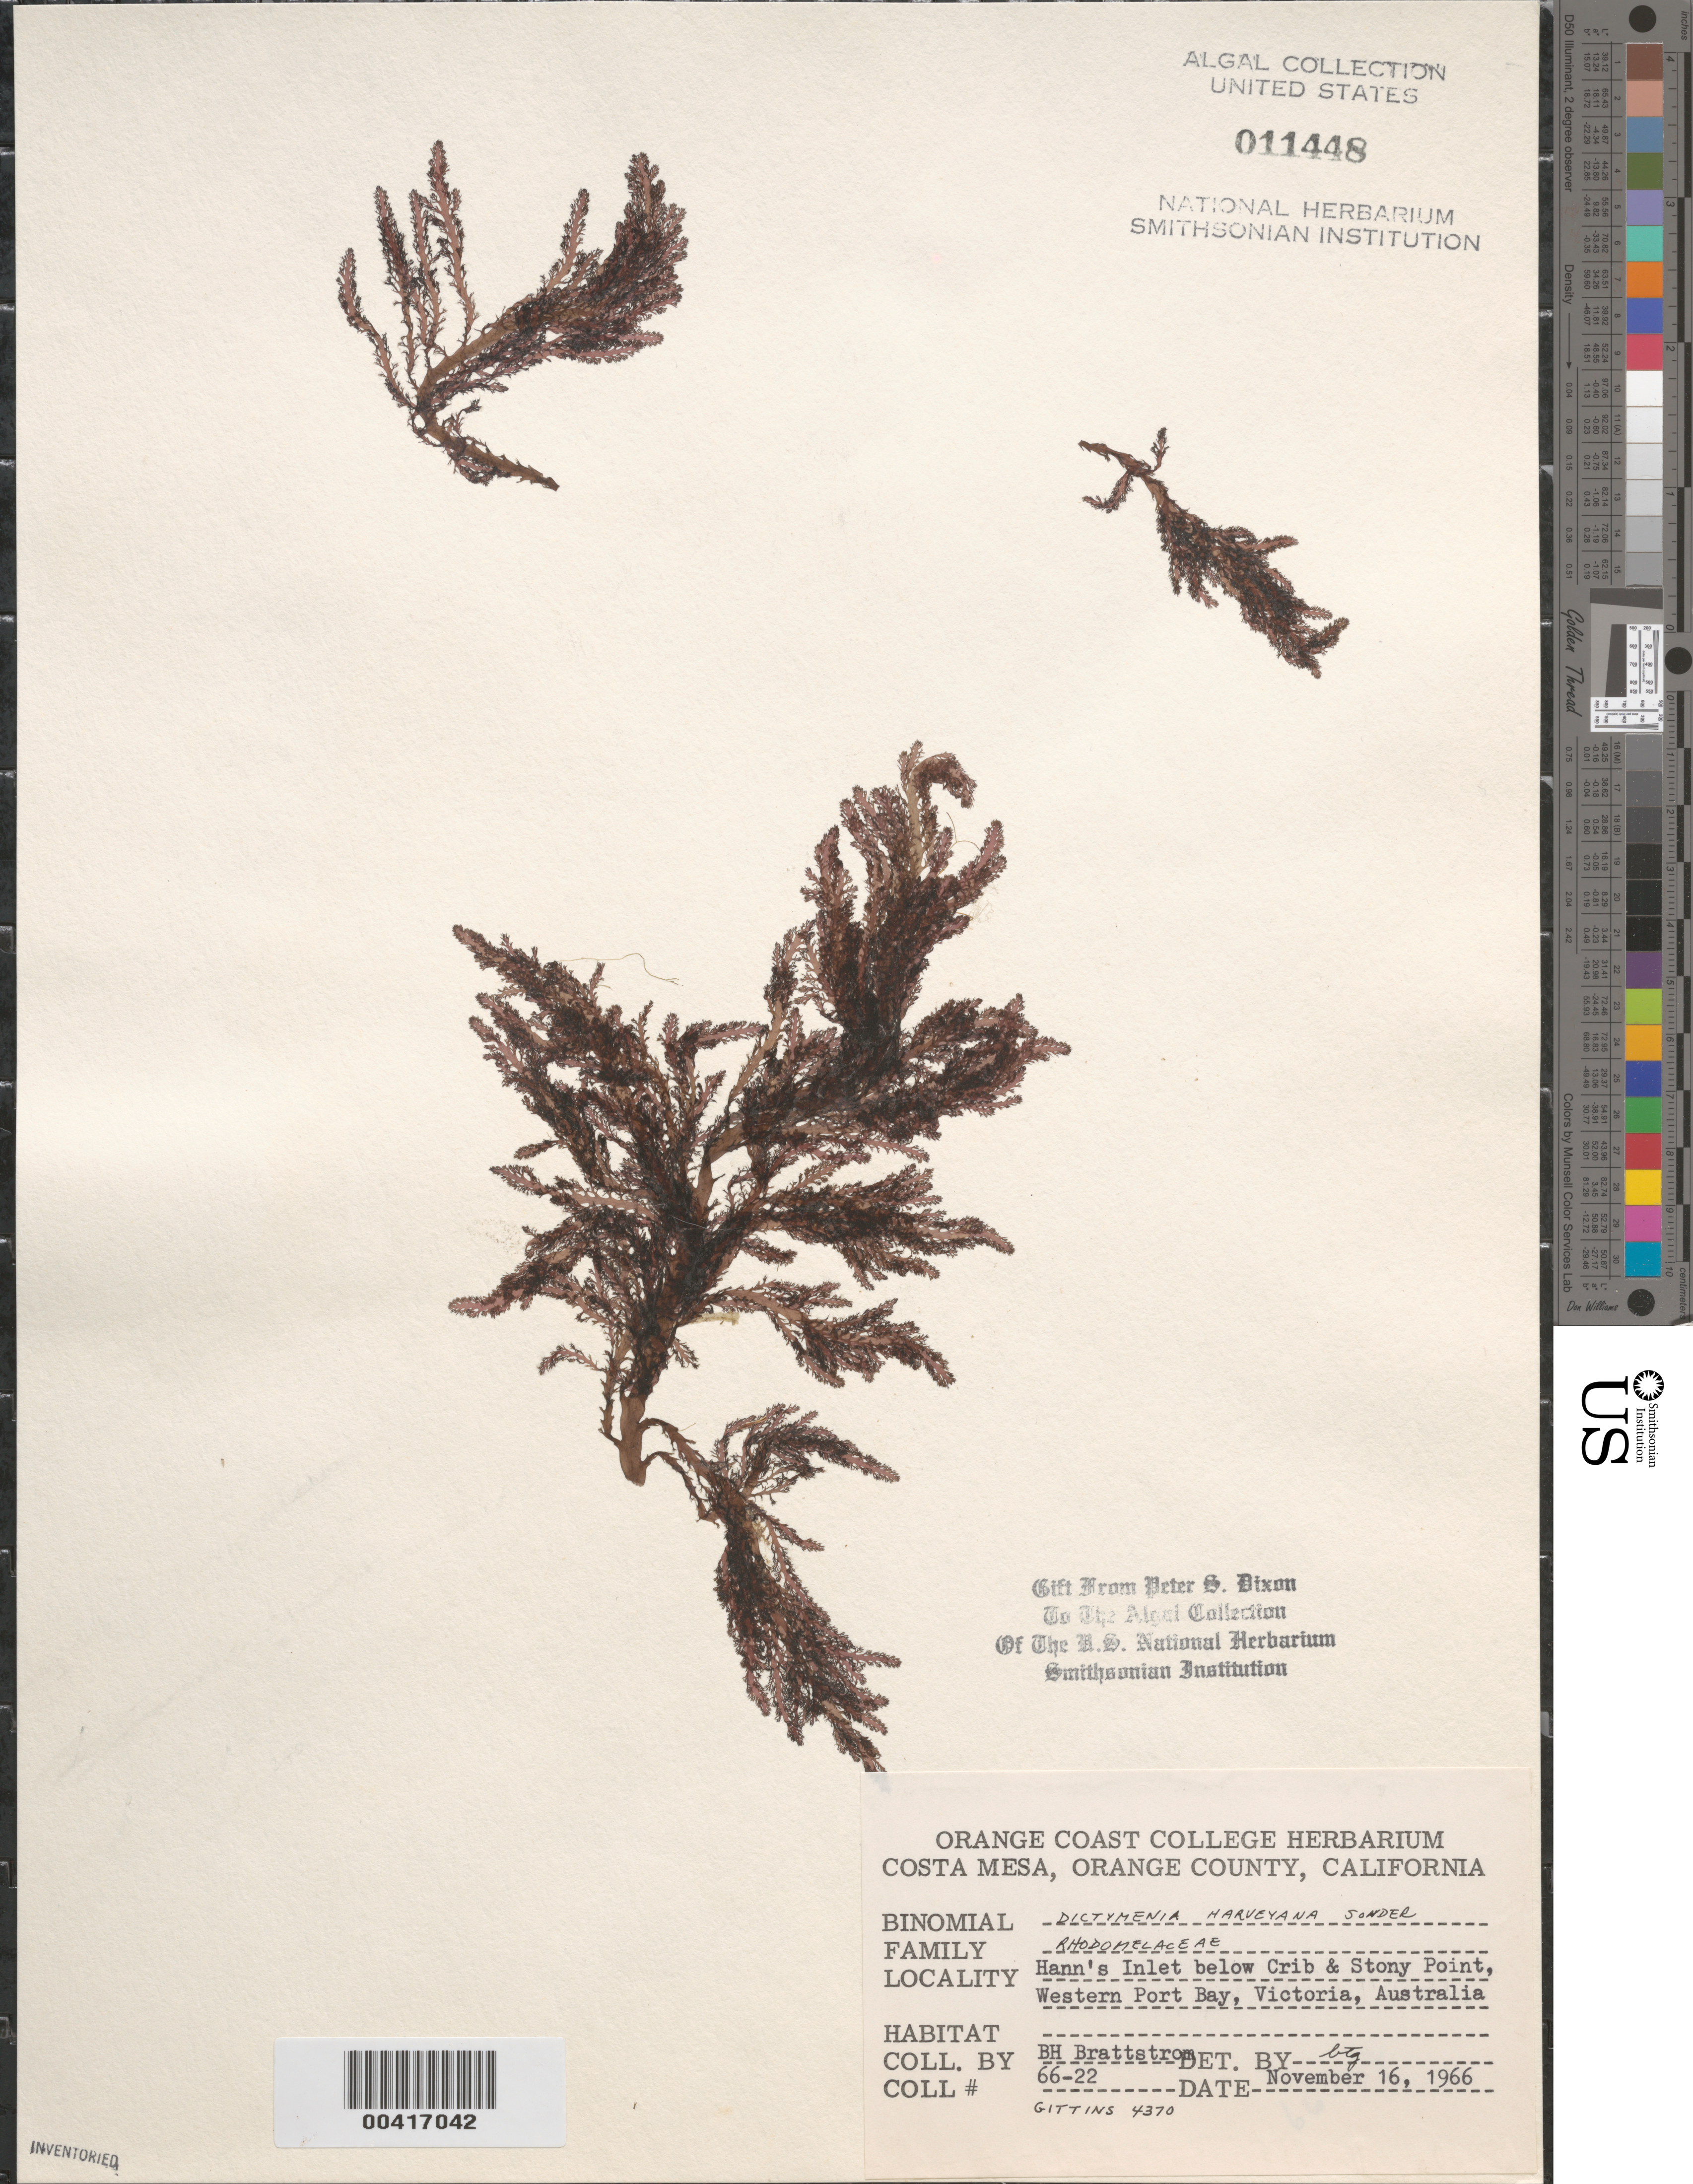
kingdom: Plantae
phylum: Rhodophyta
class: Florideophyceae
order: Ceramiales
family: Rhodomelaceae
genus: Dictyomenia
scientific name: Dictyomenia harveyana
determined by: Gittins, B. T.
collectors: B. Brattstrom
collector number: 66-22 & BTG 4370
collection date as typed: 16 Nov 1966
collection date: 1966-11-16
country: Australia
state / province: Victoria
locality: Hann's Inlet below Crib and Stony Point, Western Port Bay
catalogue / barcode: US 11448